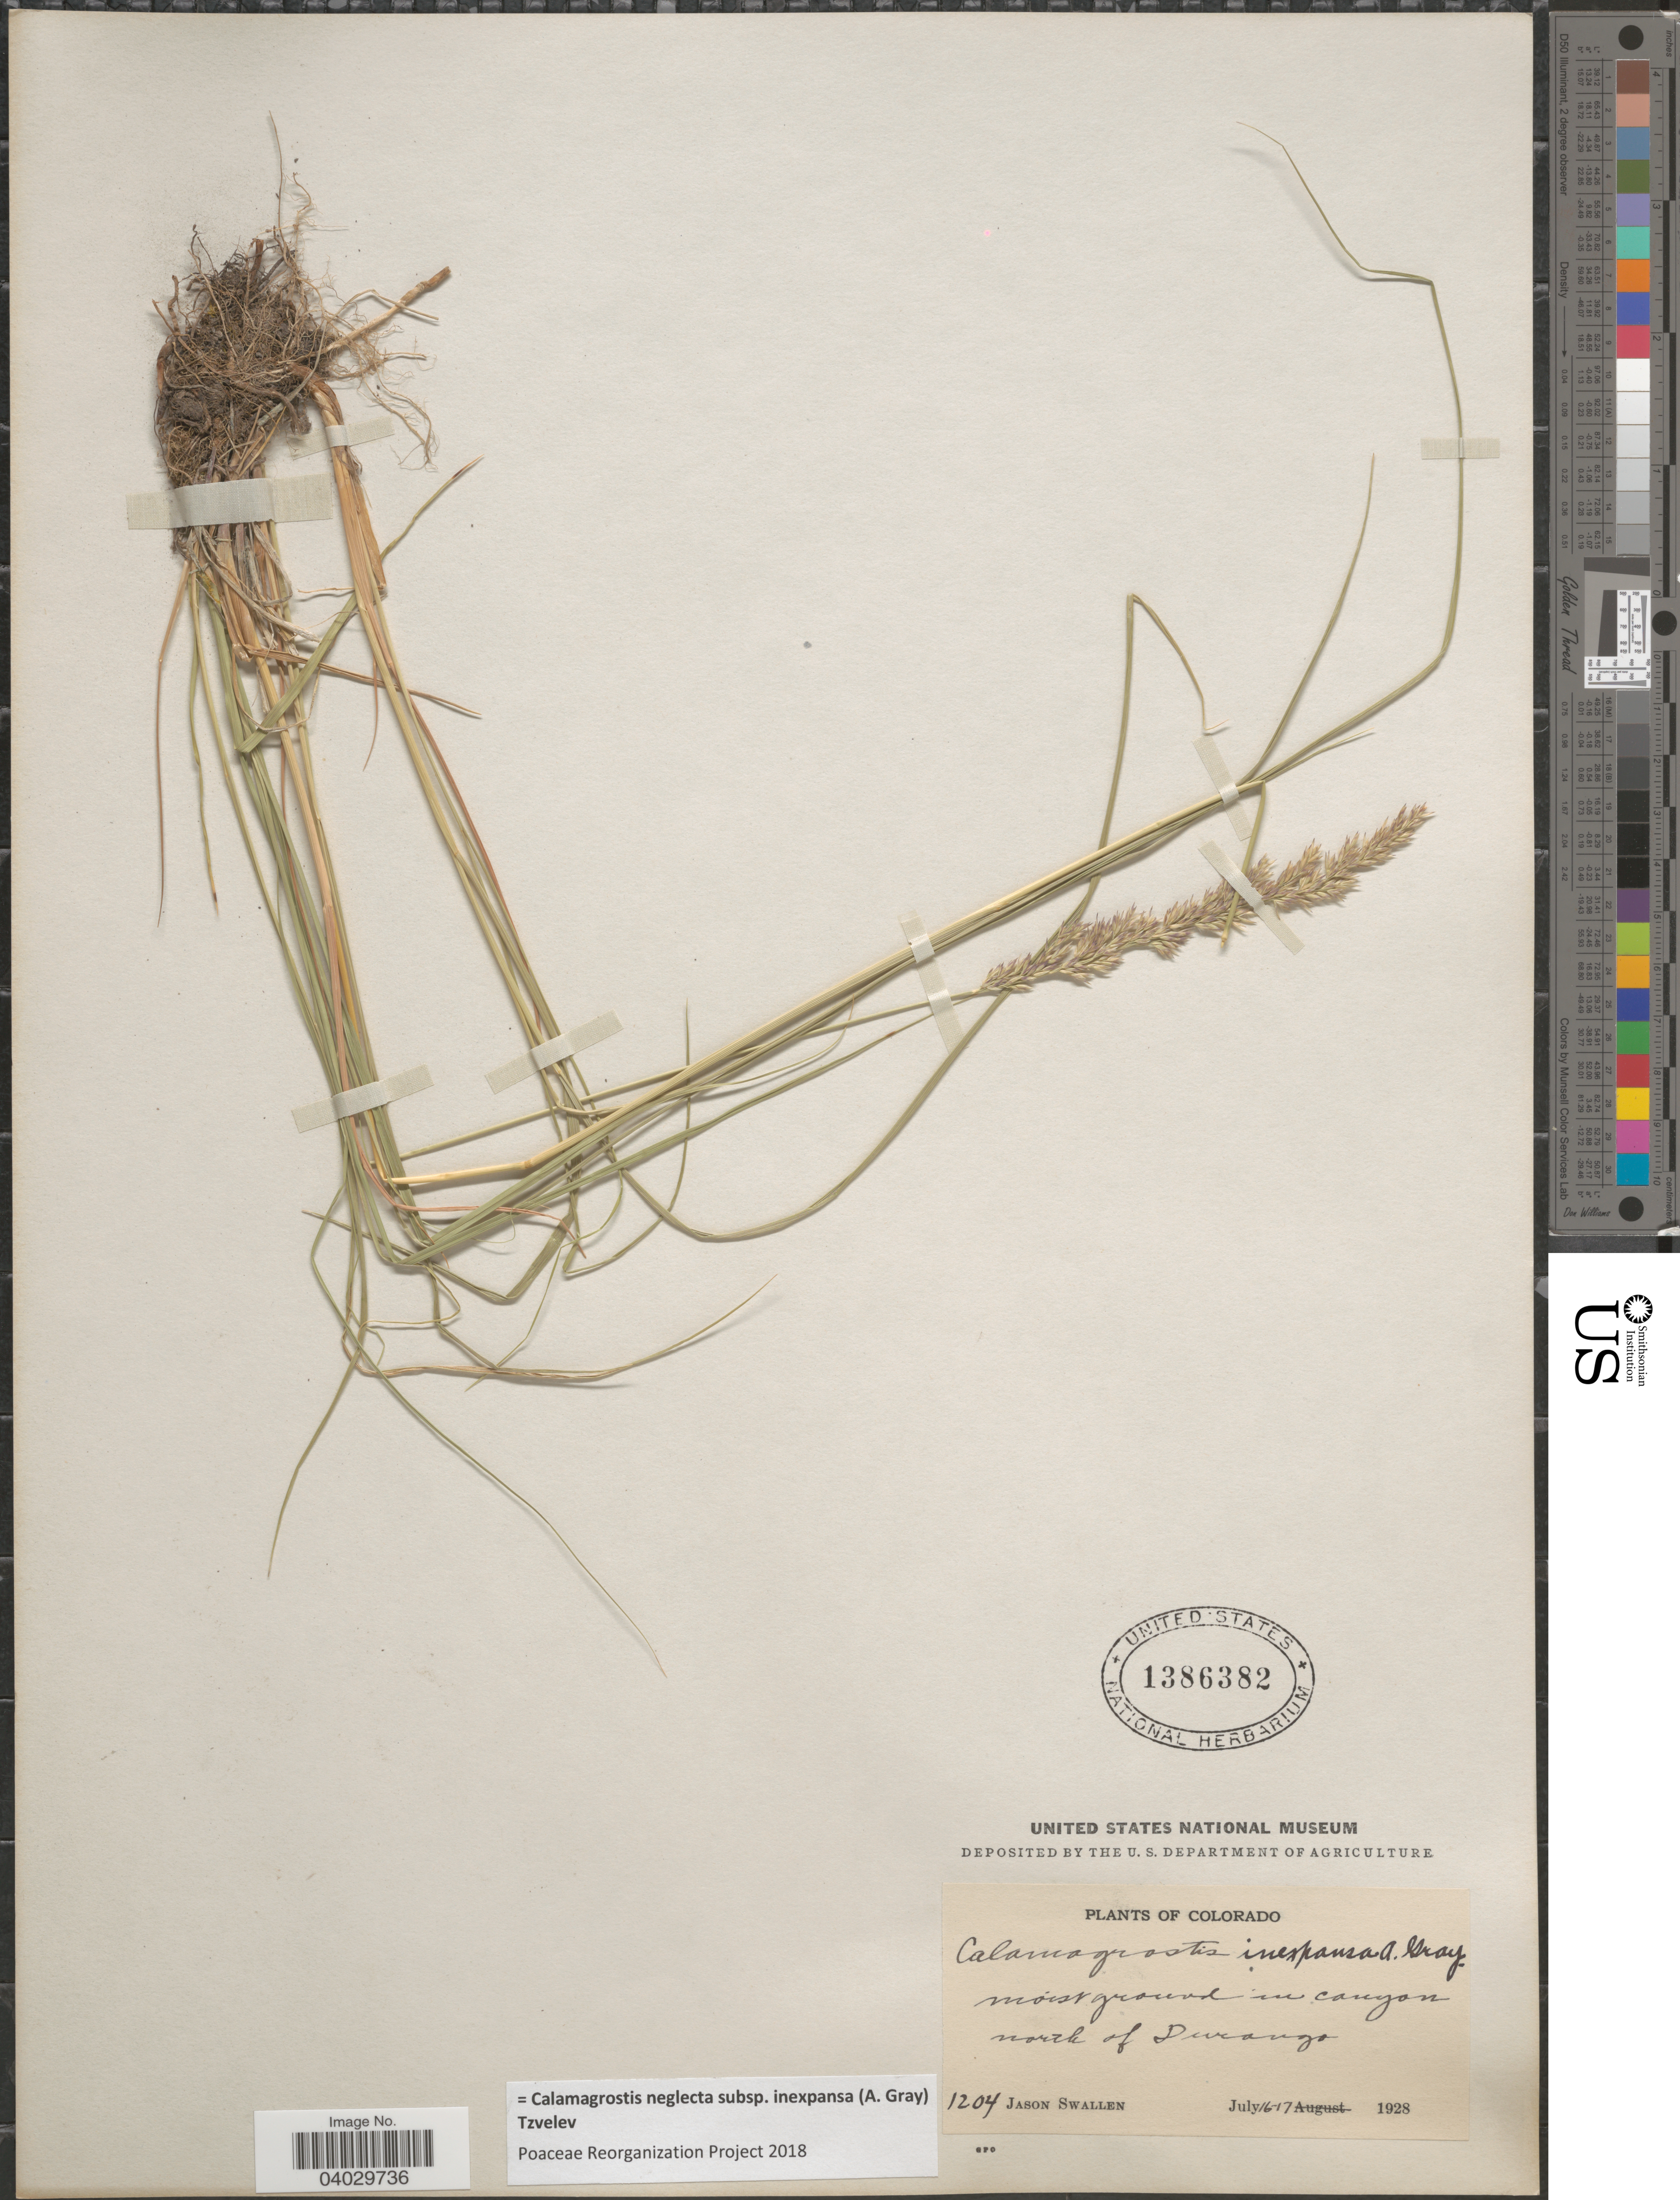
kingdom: Plantae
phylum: Tracheophyta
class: Liliopsida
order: Poales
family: Poaceae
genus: Calamagrostis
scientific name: Calamagrostis neglecta subsp. inexpansa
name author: (A. Gray) Tzvelev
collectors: J. R. Swallen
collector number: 1204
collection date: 1928-07-16/1928-07-17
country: United States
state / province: Colorado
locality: Moist ground in canyon north of Durango.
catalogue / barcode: US 1386382